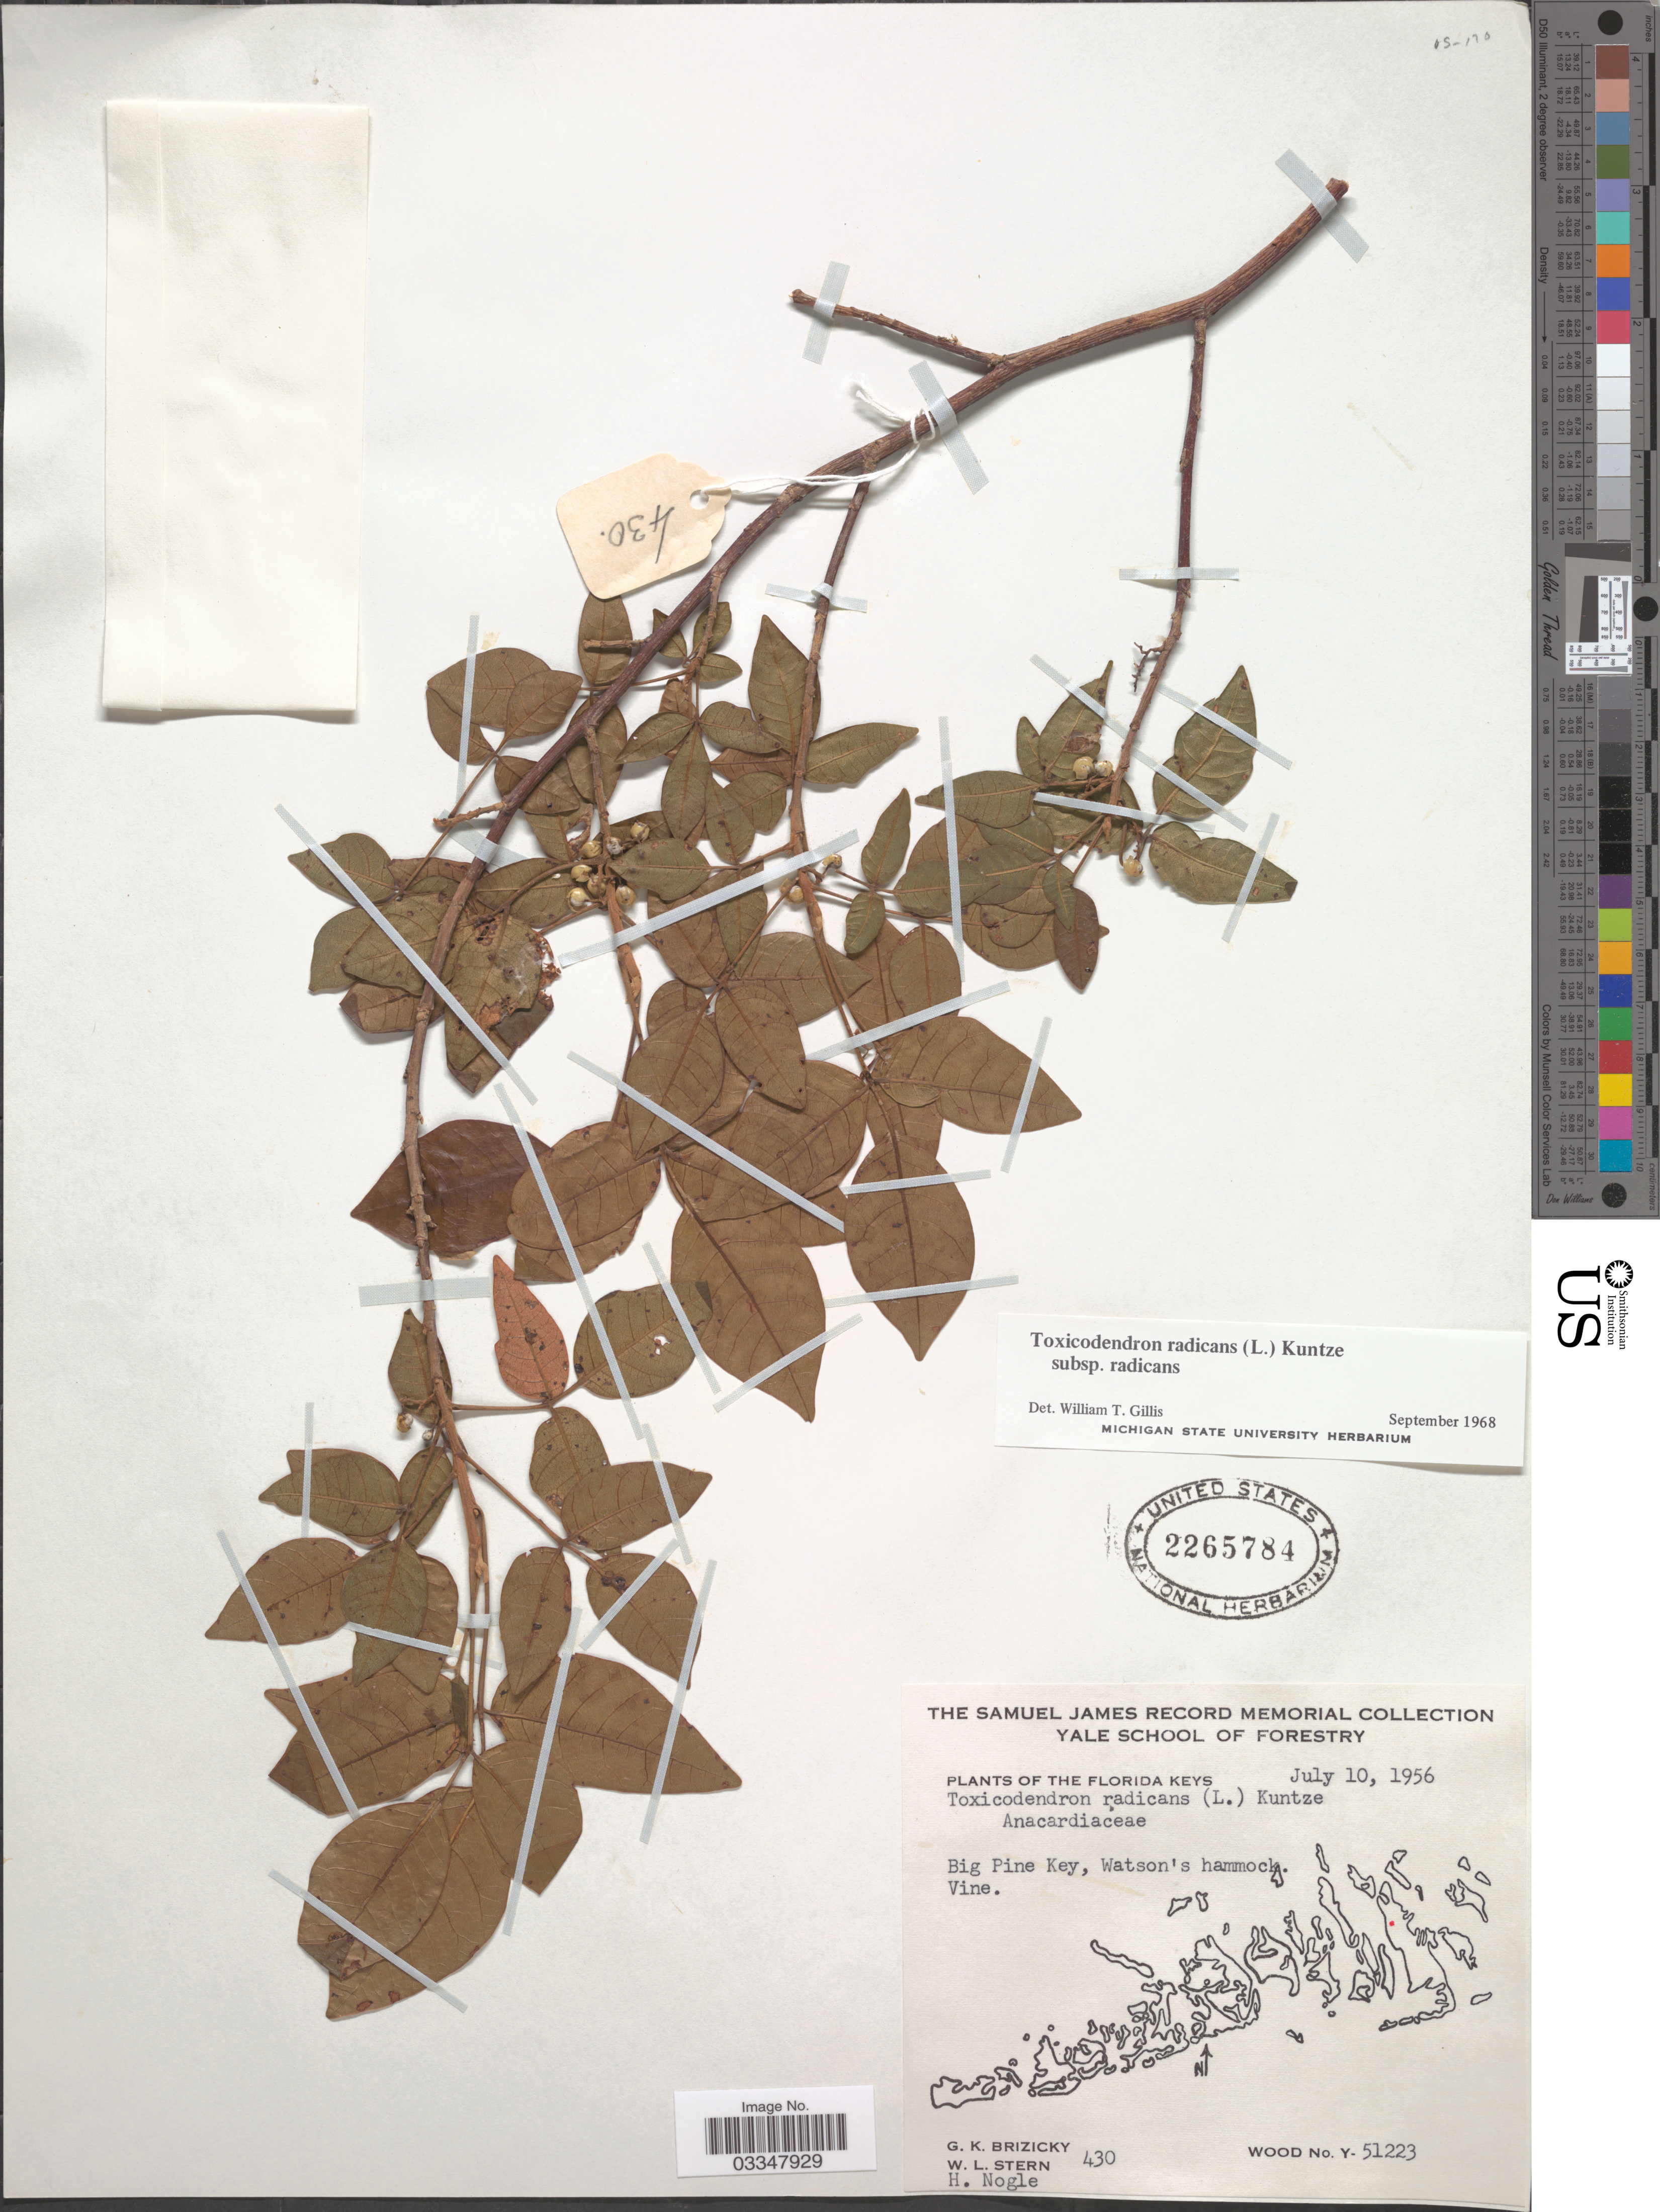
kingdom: Plantae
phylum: Tracheophyta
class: Magnoliopsida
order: Sapindales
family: Anacardiaceae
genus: Toxicodendron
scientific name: Toxicodendron radicans subsp. radicans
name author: (L.) Kuntze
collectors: G. K. Brizicky, W. L. Stern & H. Nogle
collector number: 430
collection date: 1956-07-10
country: United States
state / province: Florida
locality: The Florida Keys. Big Pine Key, Watson's hammock.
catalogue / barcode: US 2265784